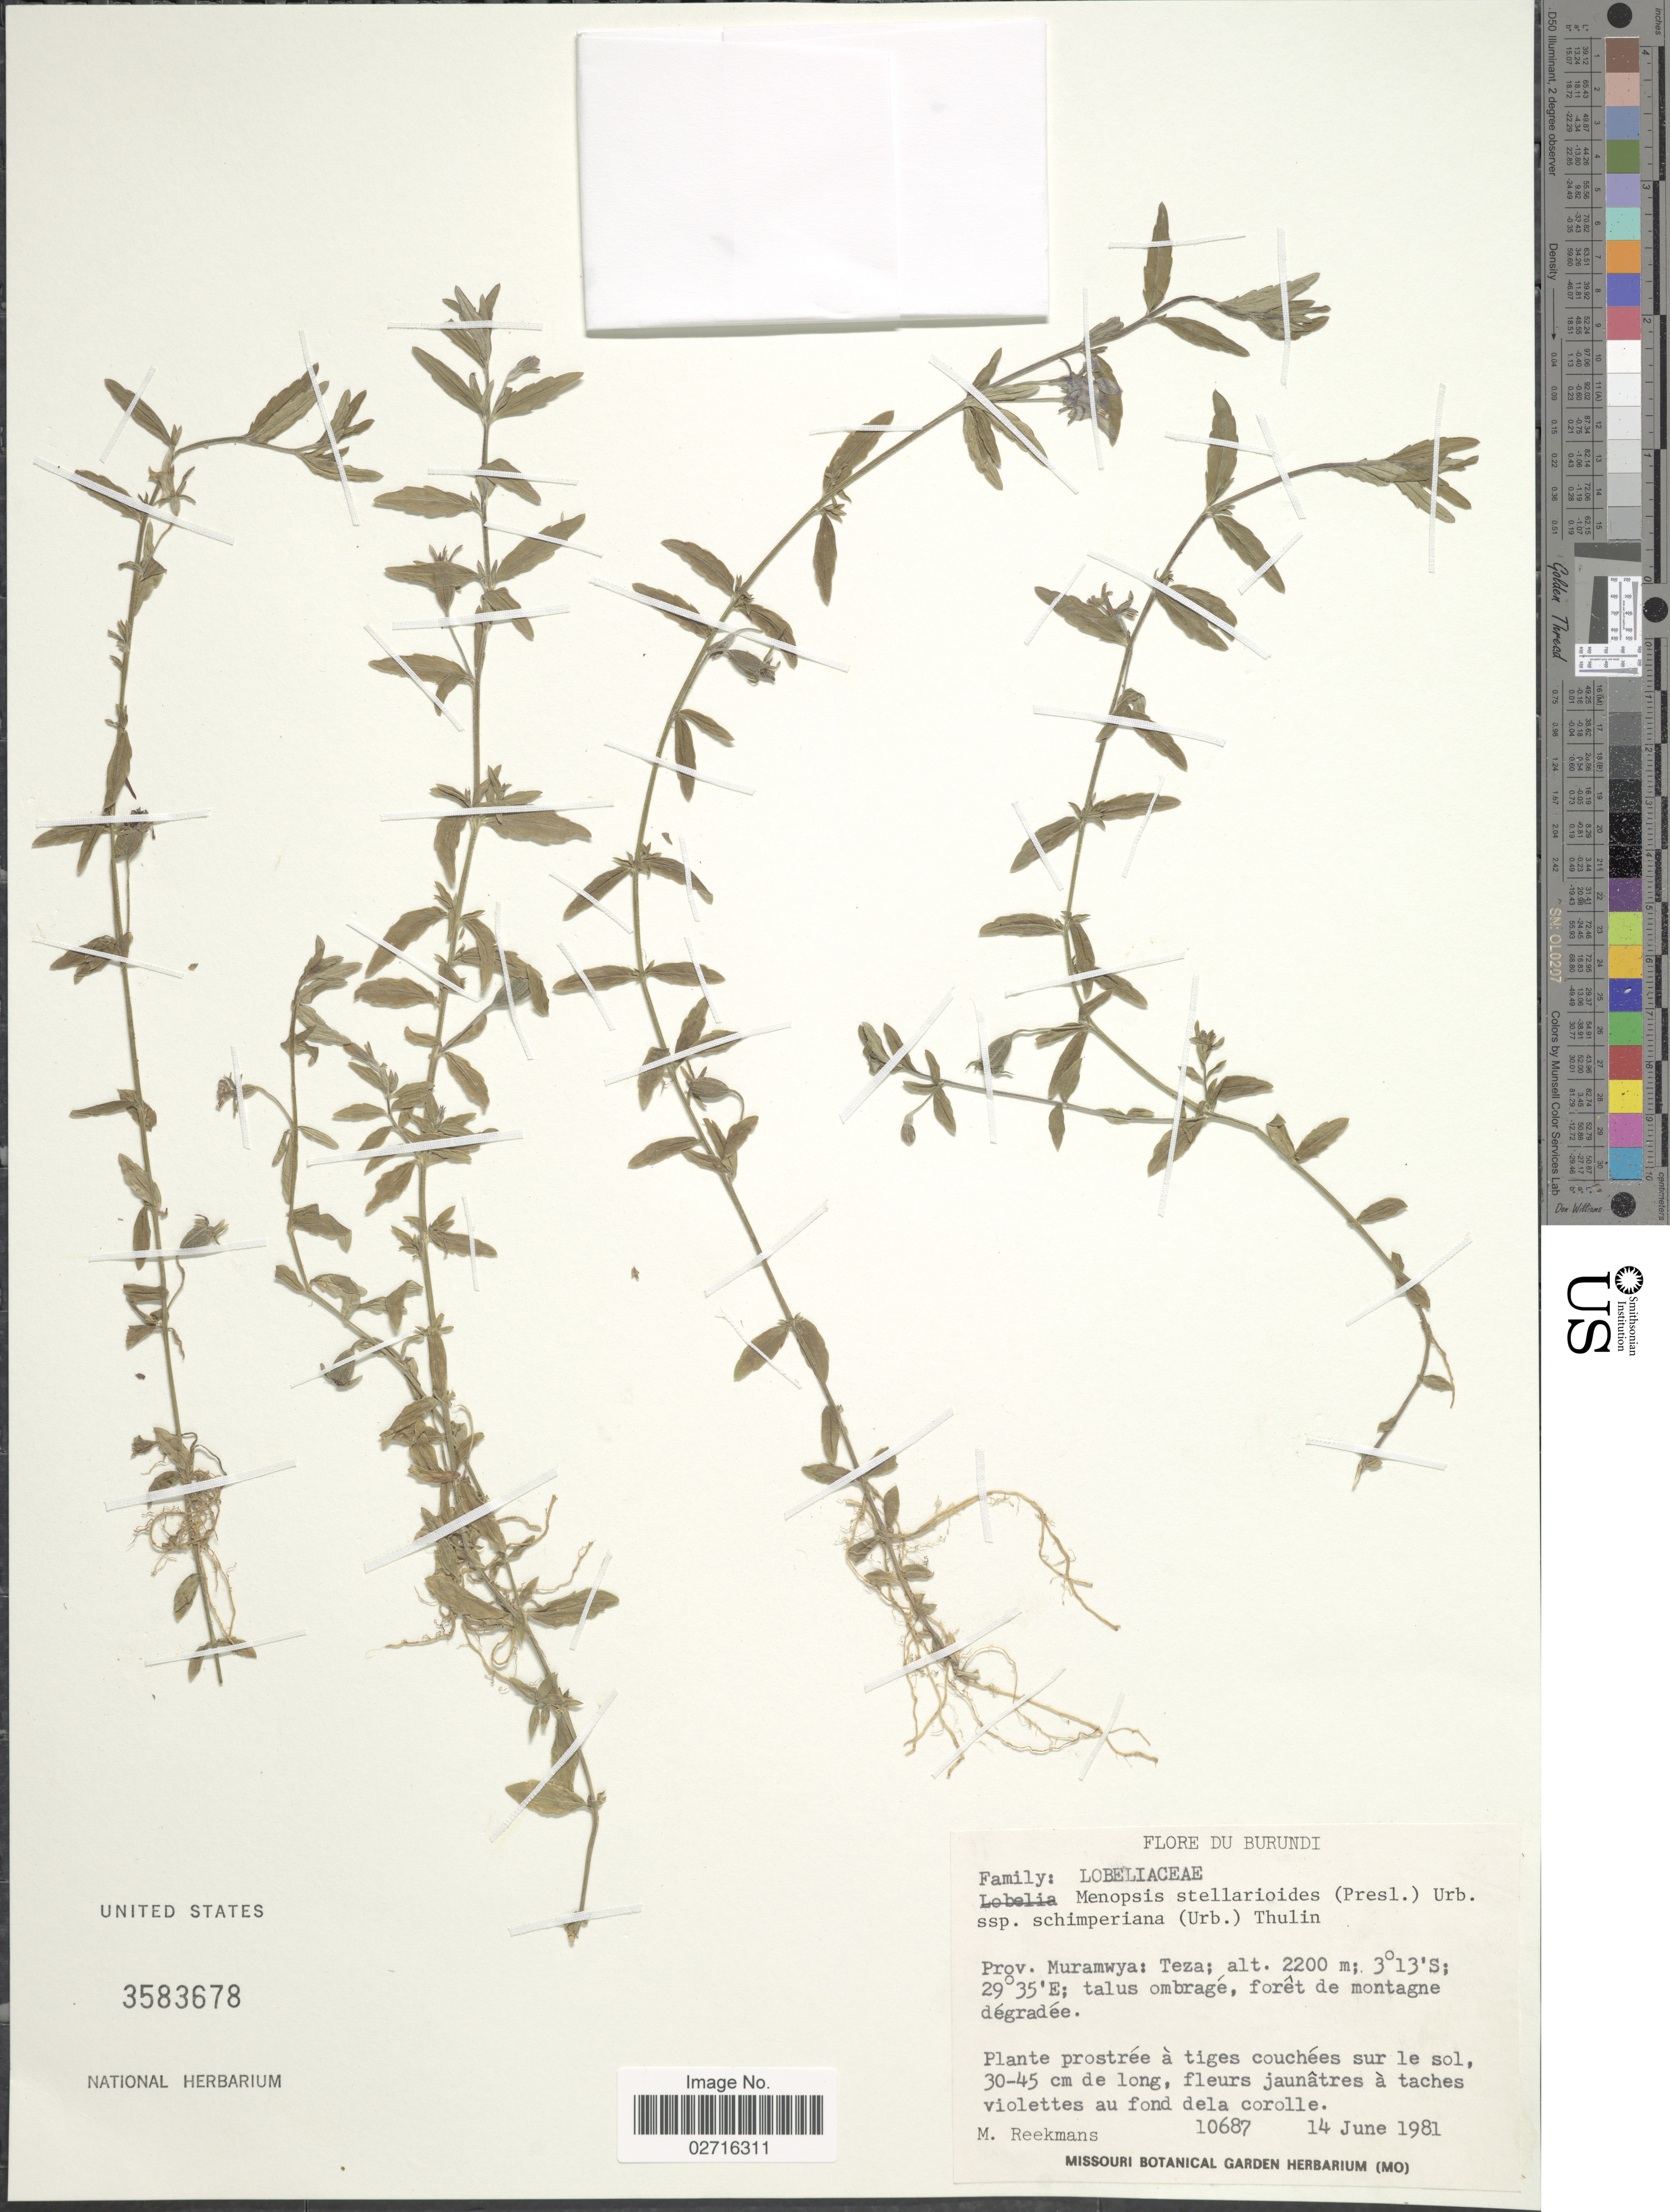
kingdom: Plantae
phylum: Tracheophyta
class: Magnoliopsida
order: Asterales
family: Campanulaceae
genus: Monopsis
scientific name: Monopsis stellarioides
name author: (C. Presl) Urb.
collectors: M. Reekmans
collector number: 10687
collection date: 1981-06-14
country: Burundi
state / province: Muramvya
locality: Prov. Murawya: Teza; talus ombragé, forêt de montagne dégradée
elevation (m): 2200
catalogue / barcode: US 3583678